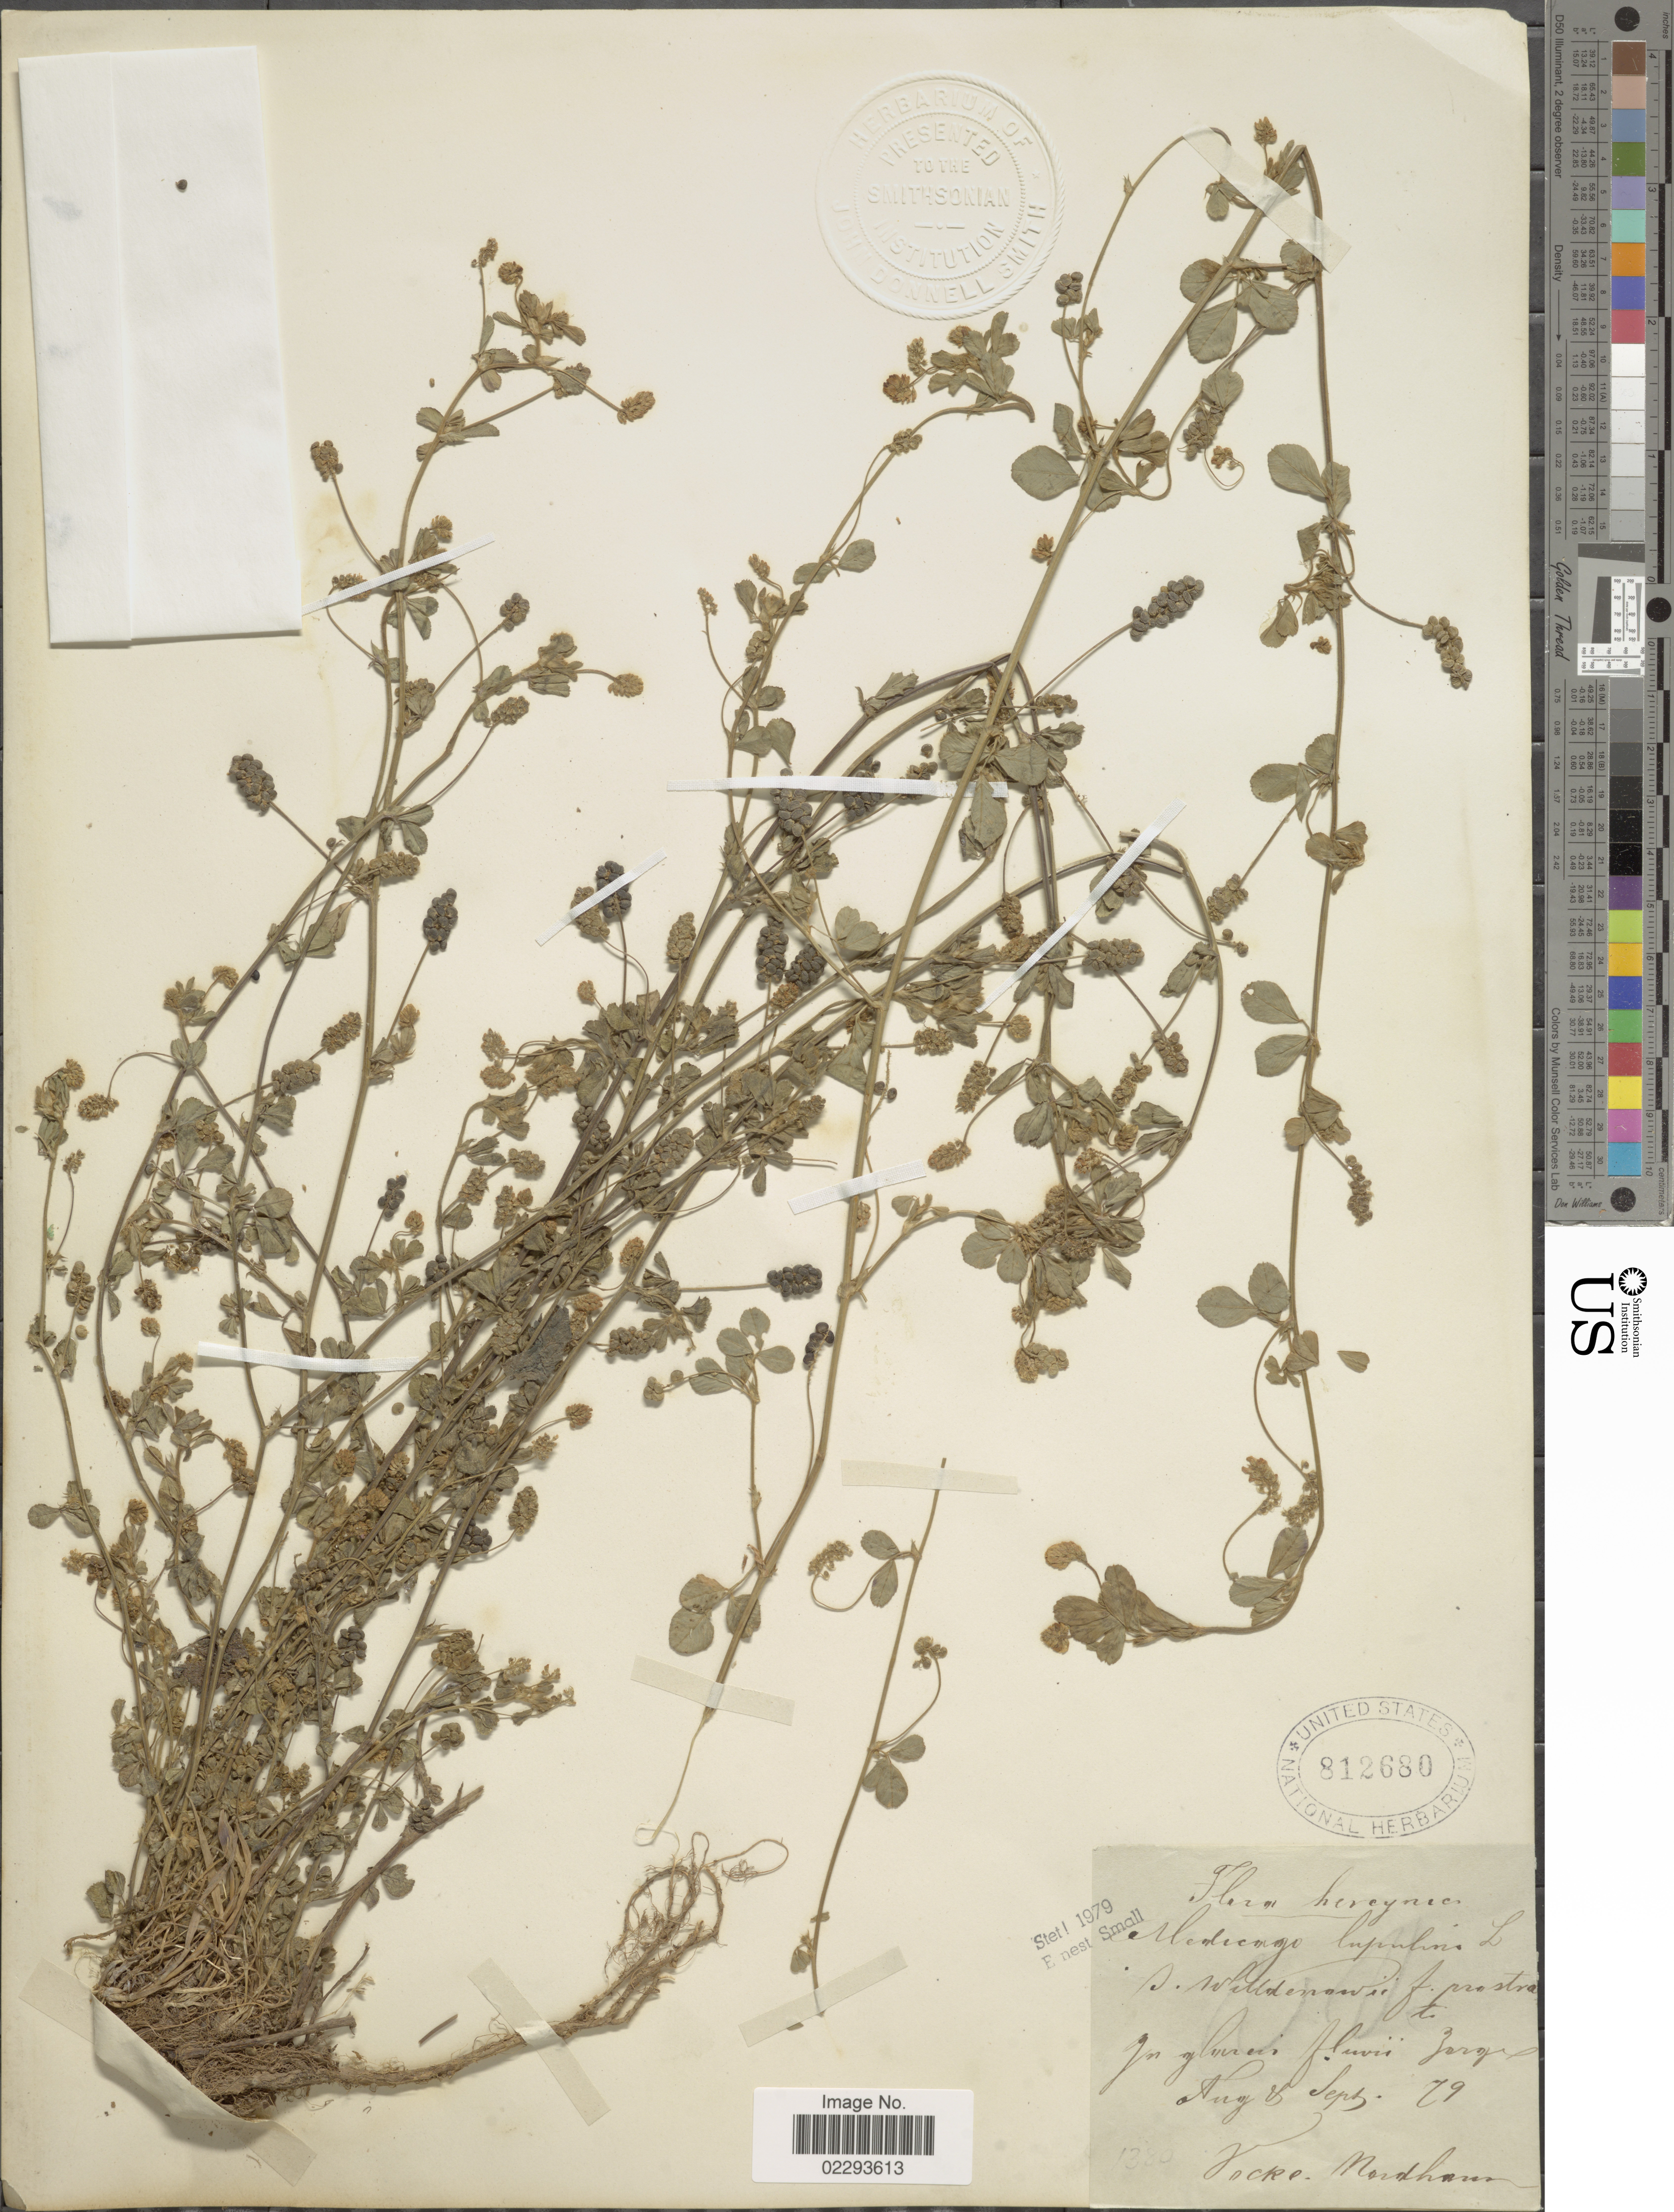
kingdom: Plantae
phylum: Tracheophyta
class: Magnoliopsida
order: Fabales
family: Fabaceae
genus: Medicago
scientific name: Medicago lupulina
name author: L.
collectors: V. Nordhaus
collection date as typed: Transcribed d/m/y: /8/79 to /9/79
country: Hungary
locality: Hungarica. In g [illegible text] fluvii Jorg [illegible text] [interpreted]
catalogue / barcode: US 812680